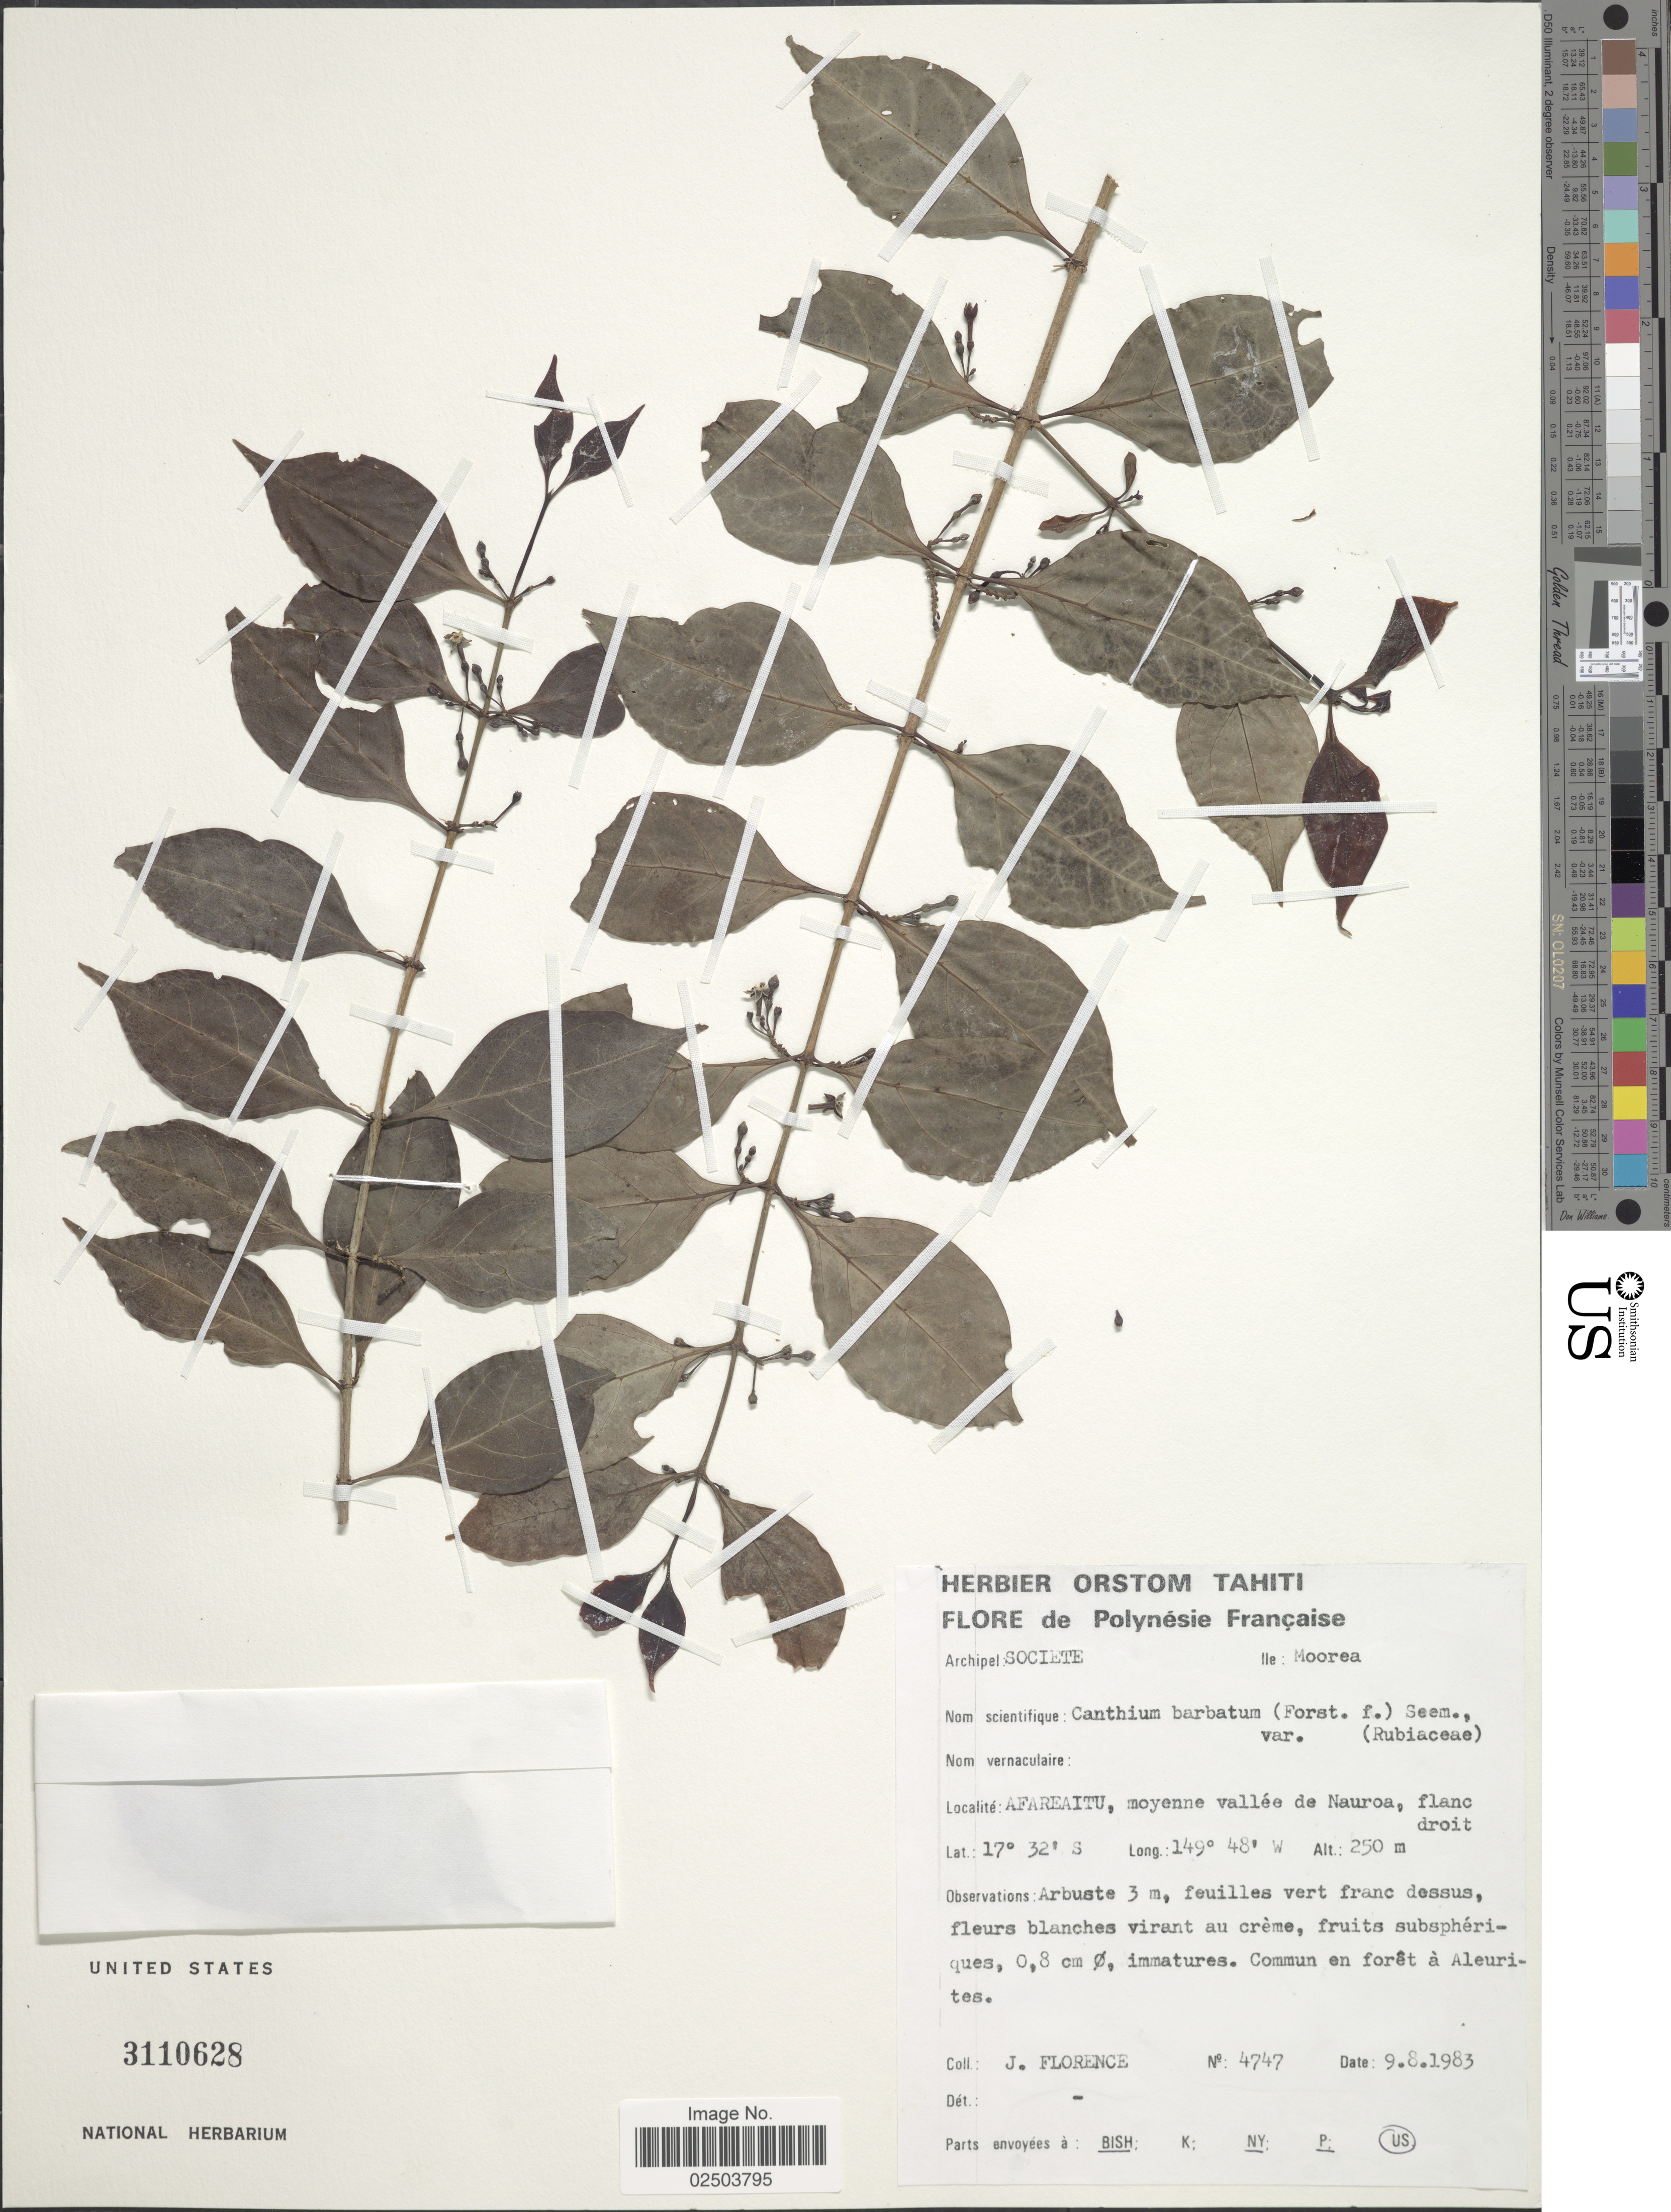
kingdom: Plantae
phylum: Tracheophyta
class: Magnoliopsida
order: Gentianales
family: Rubiaceae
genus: Cyclophyllum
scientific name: Cyclophyllum barbatum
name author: (G. Forst.) N. Hallé & J. Florence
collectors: J. Florence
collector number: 4747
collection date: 1983-08-09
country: French Polynesia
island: Moorea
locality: Archipel: Societe, Ile: Moorea. Afareaitu, moyenne vallee de Nauroa, flanc droit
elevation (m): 250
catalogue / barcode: US 3110628